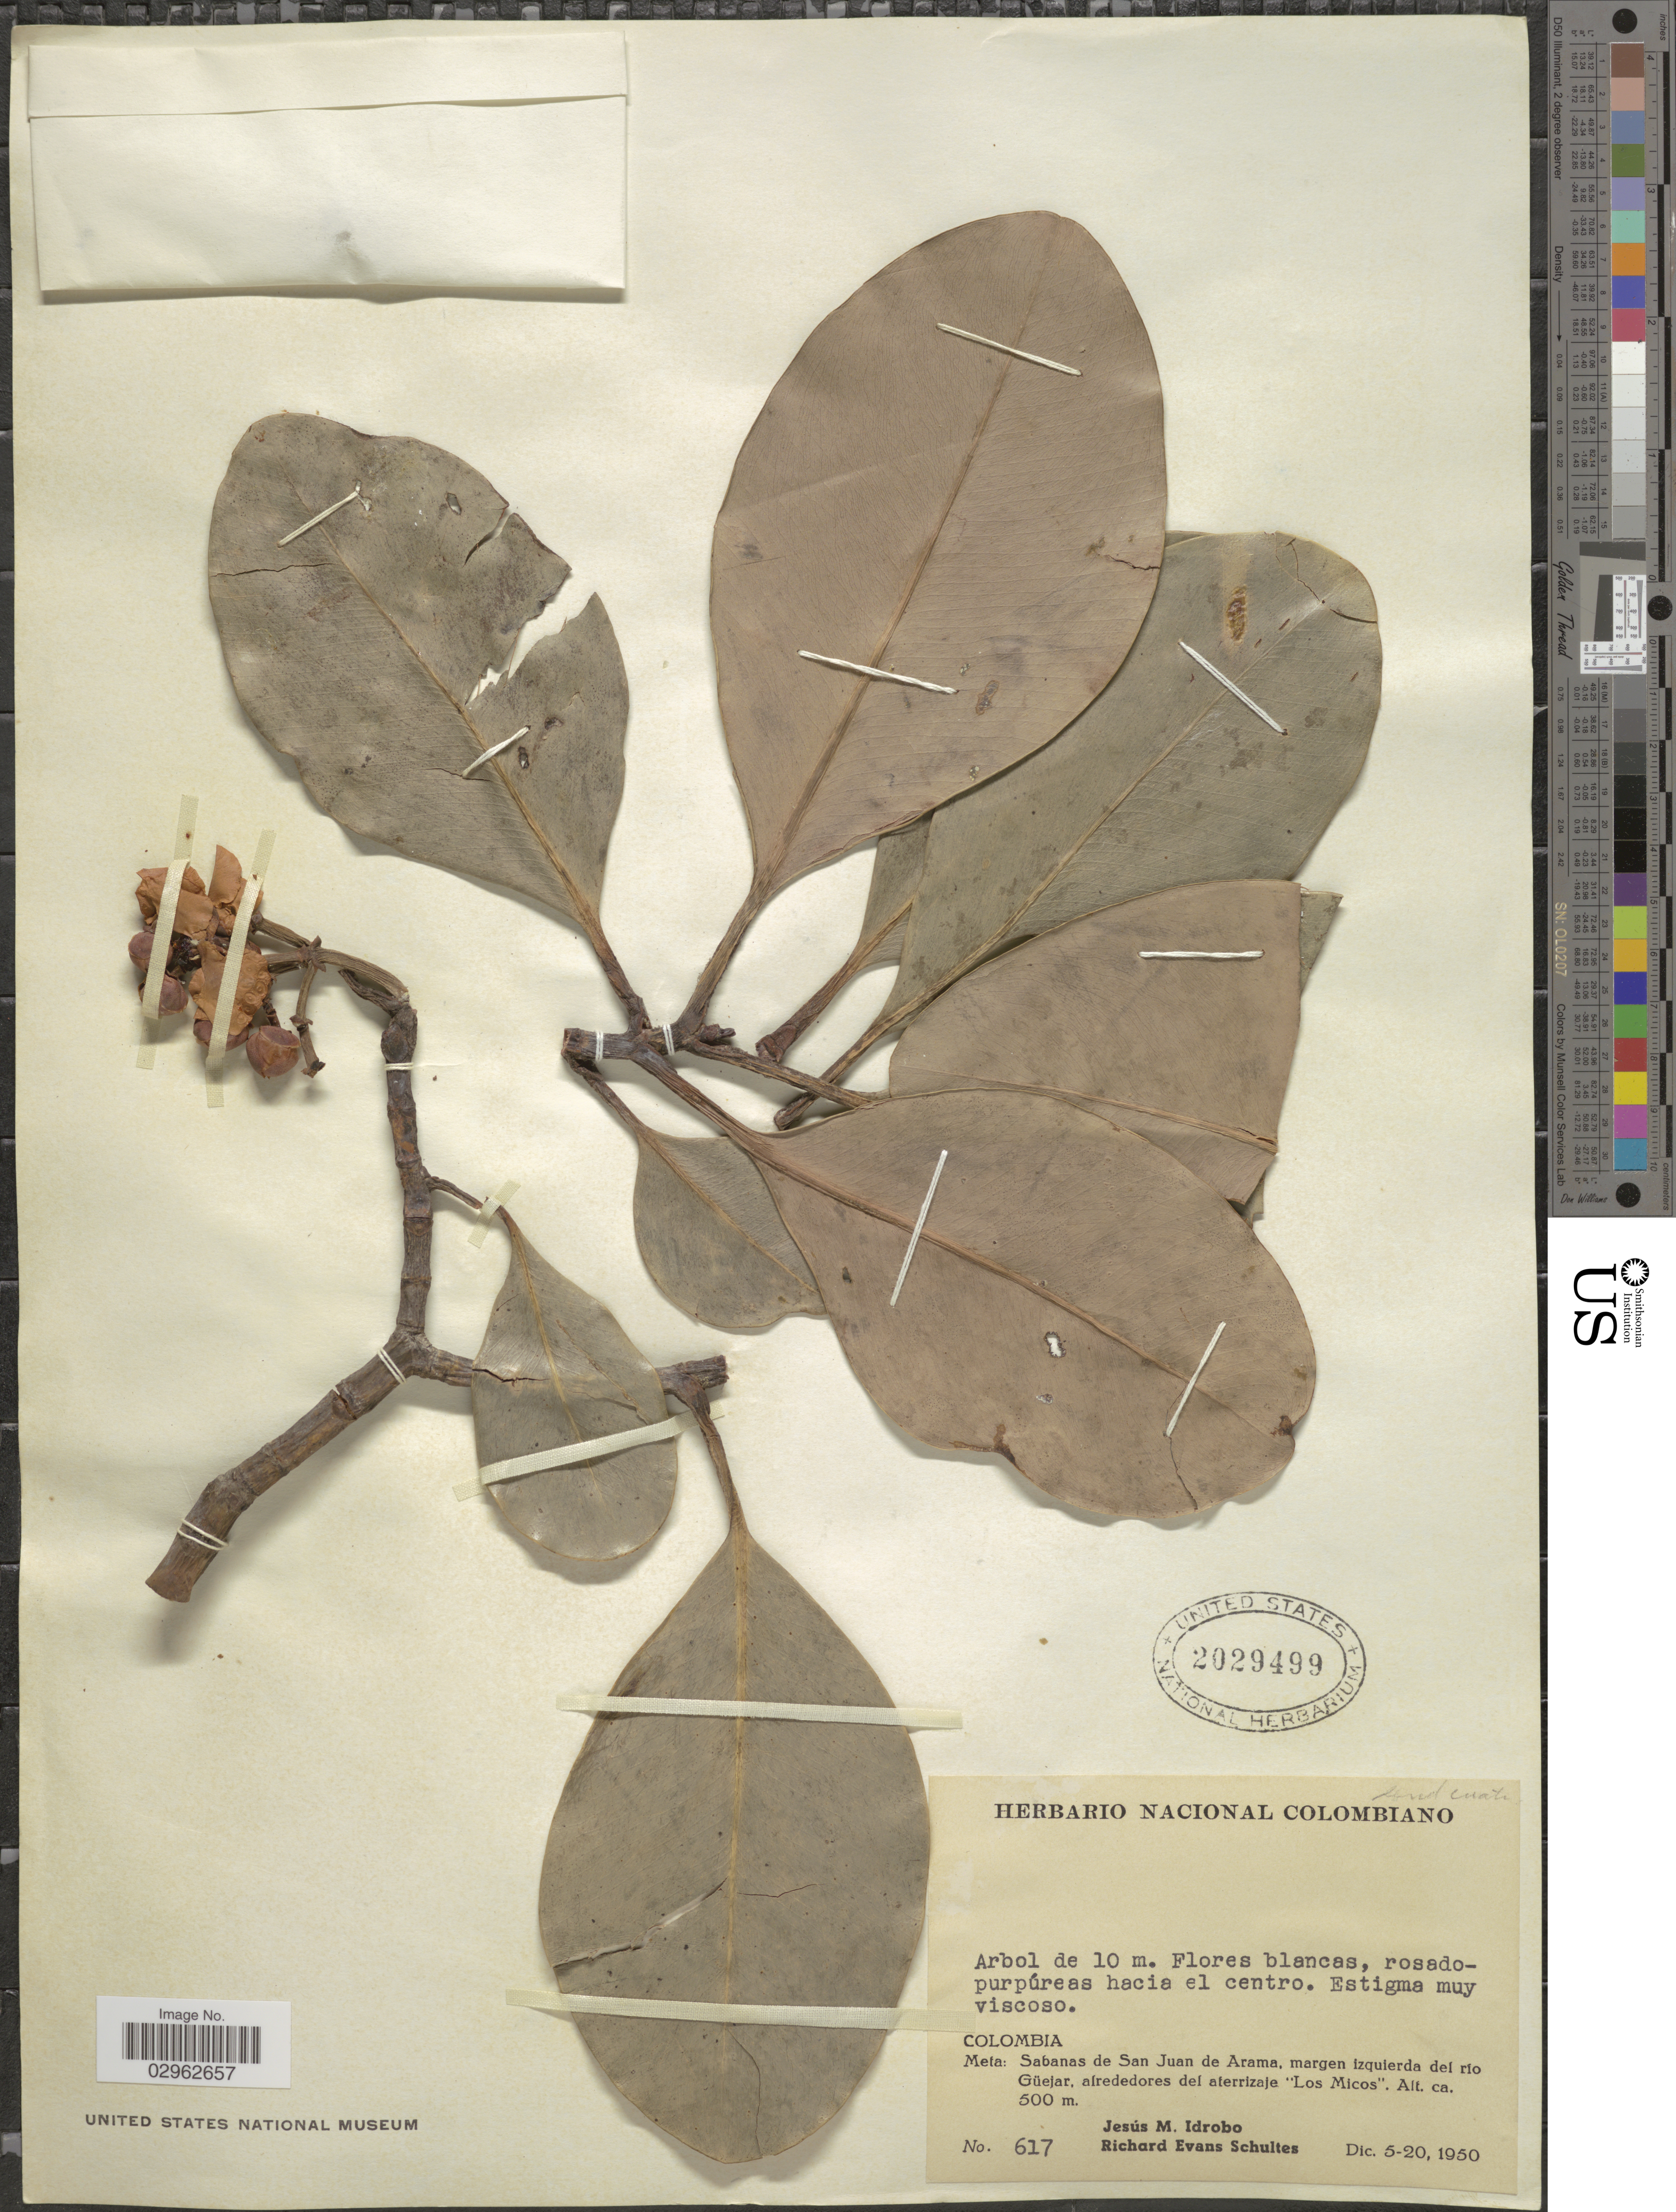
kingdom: Plantae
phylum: Tracheophyta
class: Magnoliopsida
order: Malpighiales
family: Clusiaceae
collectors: J. M. Idrobo & R. E. Schultes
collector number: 617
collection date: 1950-12-05/1950-12-20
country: Colombia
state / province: Meta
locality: Sabanas de San Juan de Arama, margen izquierda del río Güejar, alrededores del aterrizaje "Los Micos".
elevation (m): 500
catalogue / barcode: US 2029499